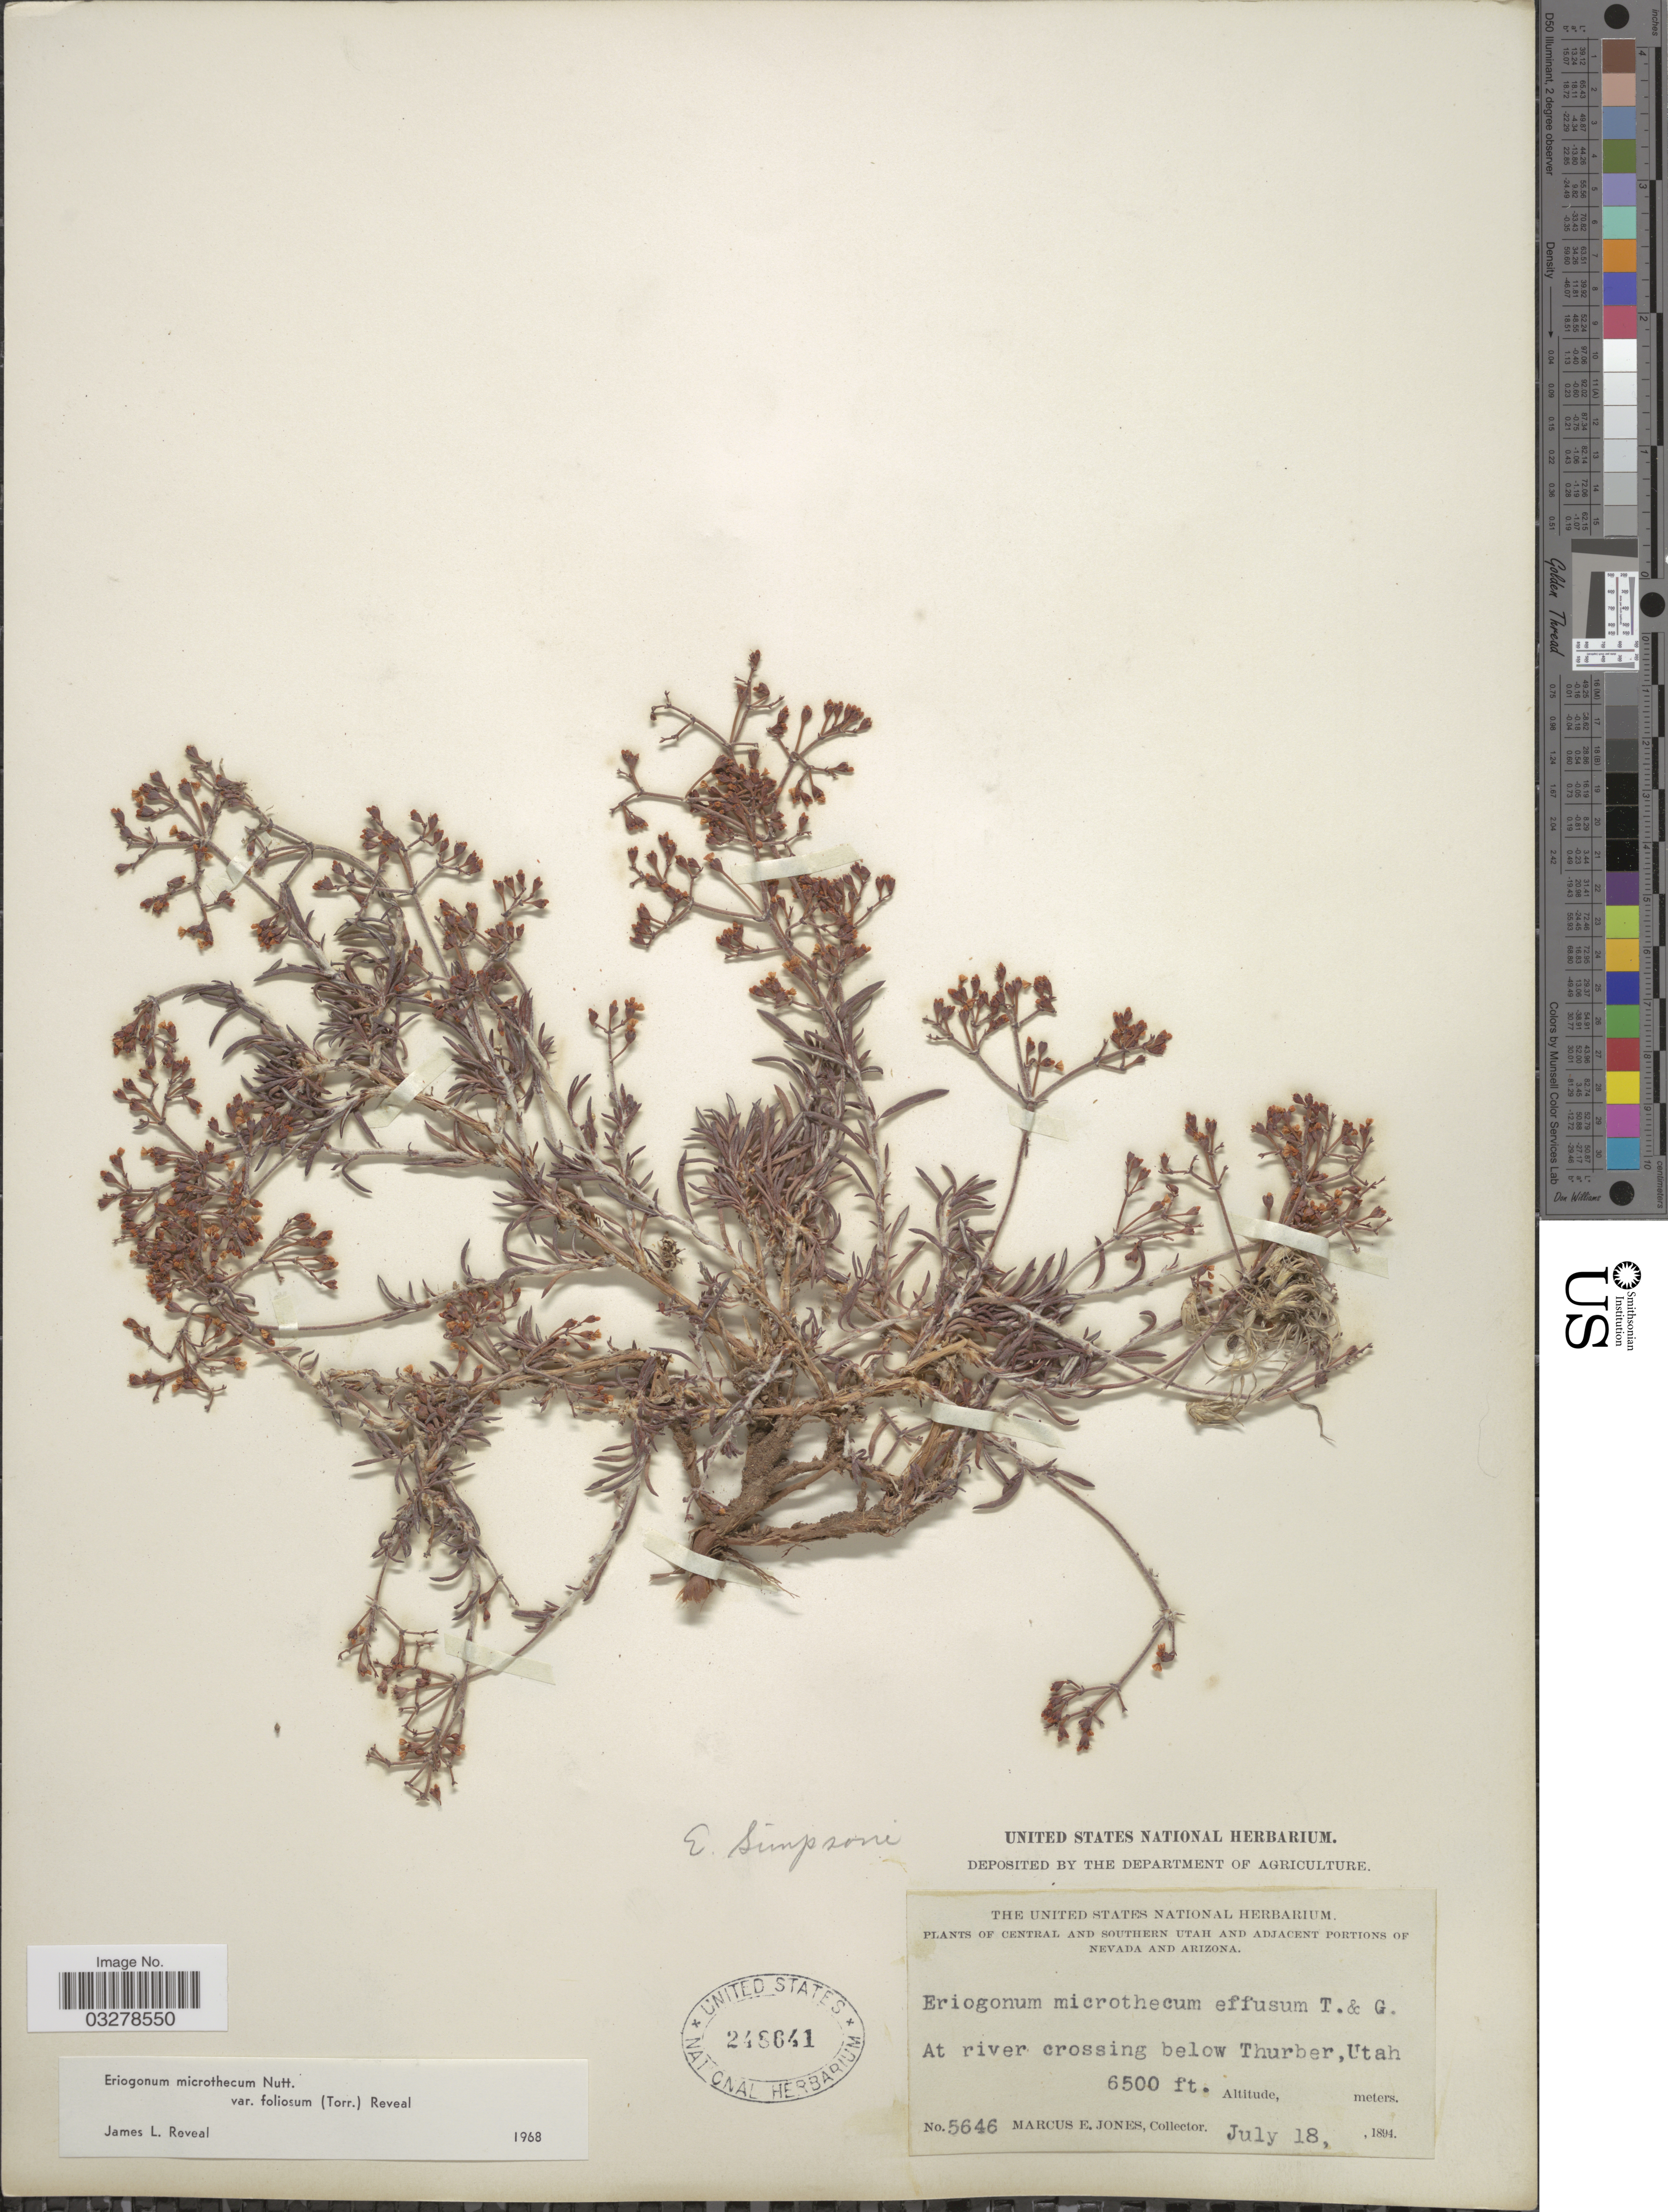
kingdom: Plantae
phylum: Tracheophyta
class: Magnoliopsida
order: Caryophyllales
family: Polygonaceae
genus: Eriogonum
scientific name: Eriogonum microtheca var. foliosum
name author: (Torr. & A. Gray) Reveal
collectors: M. E. Jones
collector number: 5646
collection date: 1894-07-18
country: United States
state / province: Utah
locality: Central and Southern Utah and adjacent portions. At river crossing below Thurber.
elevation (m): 1981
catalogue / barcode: US 248641